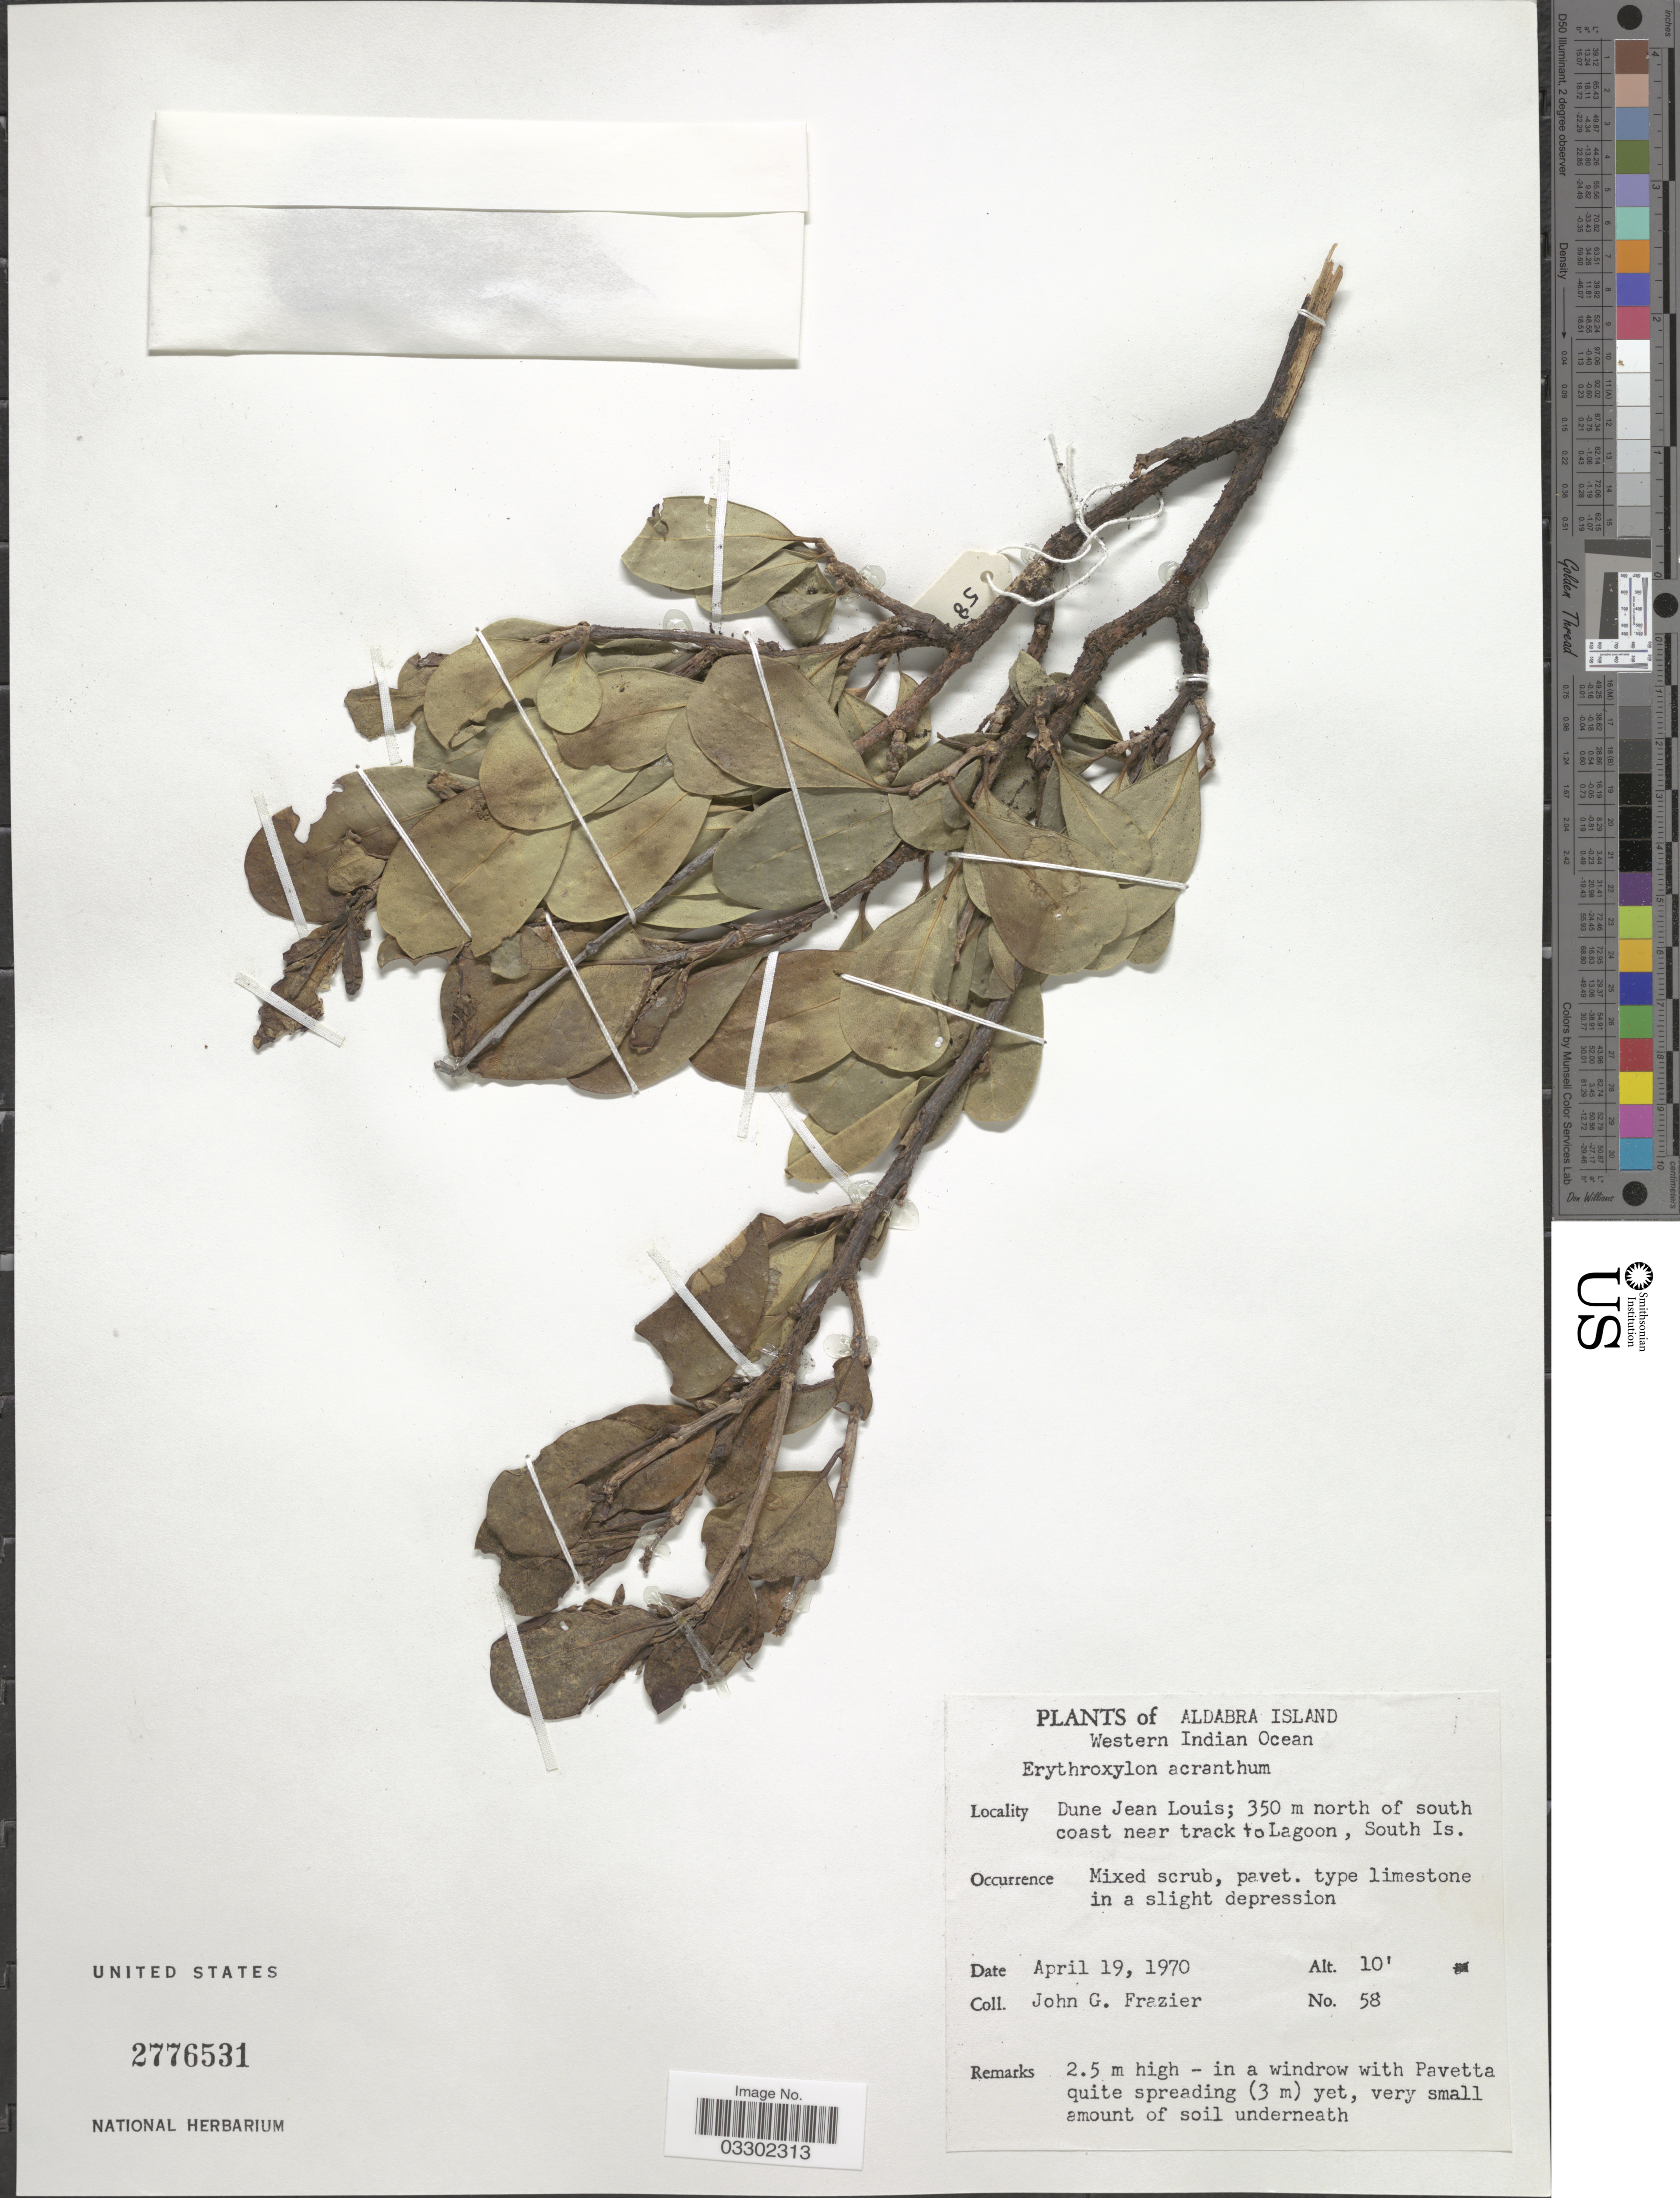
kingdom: Plantae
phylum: Tracheophyta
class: Magnoliopsida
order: Malpighiales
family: Erythroxylaceae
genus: Erythroxylum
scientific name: Erythroxylum acranthum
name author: Hemsl.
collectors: J. Frazier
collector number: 58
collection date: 1970-04-19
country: Seychelles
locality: Aldabra Island. Western Indian Ocean. Dune Jean Louis; 350 m north of south coast near track to Lagoon, South Is.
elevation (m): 3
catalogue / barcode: US 2776531